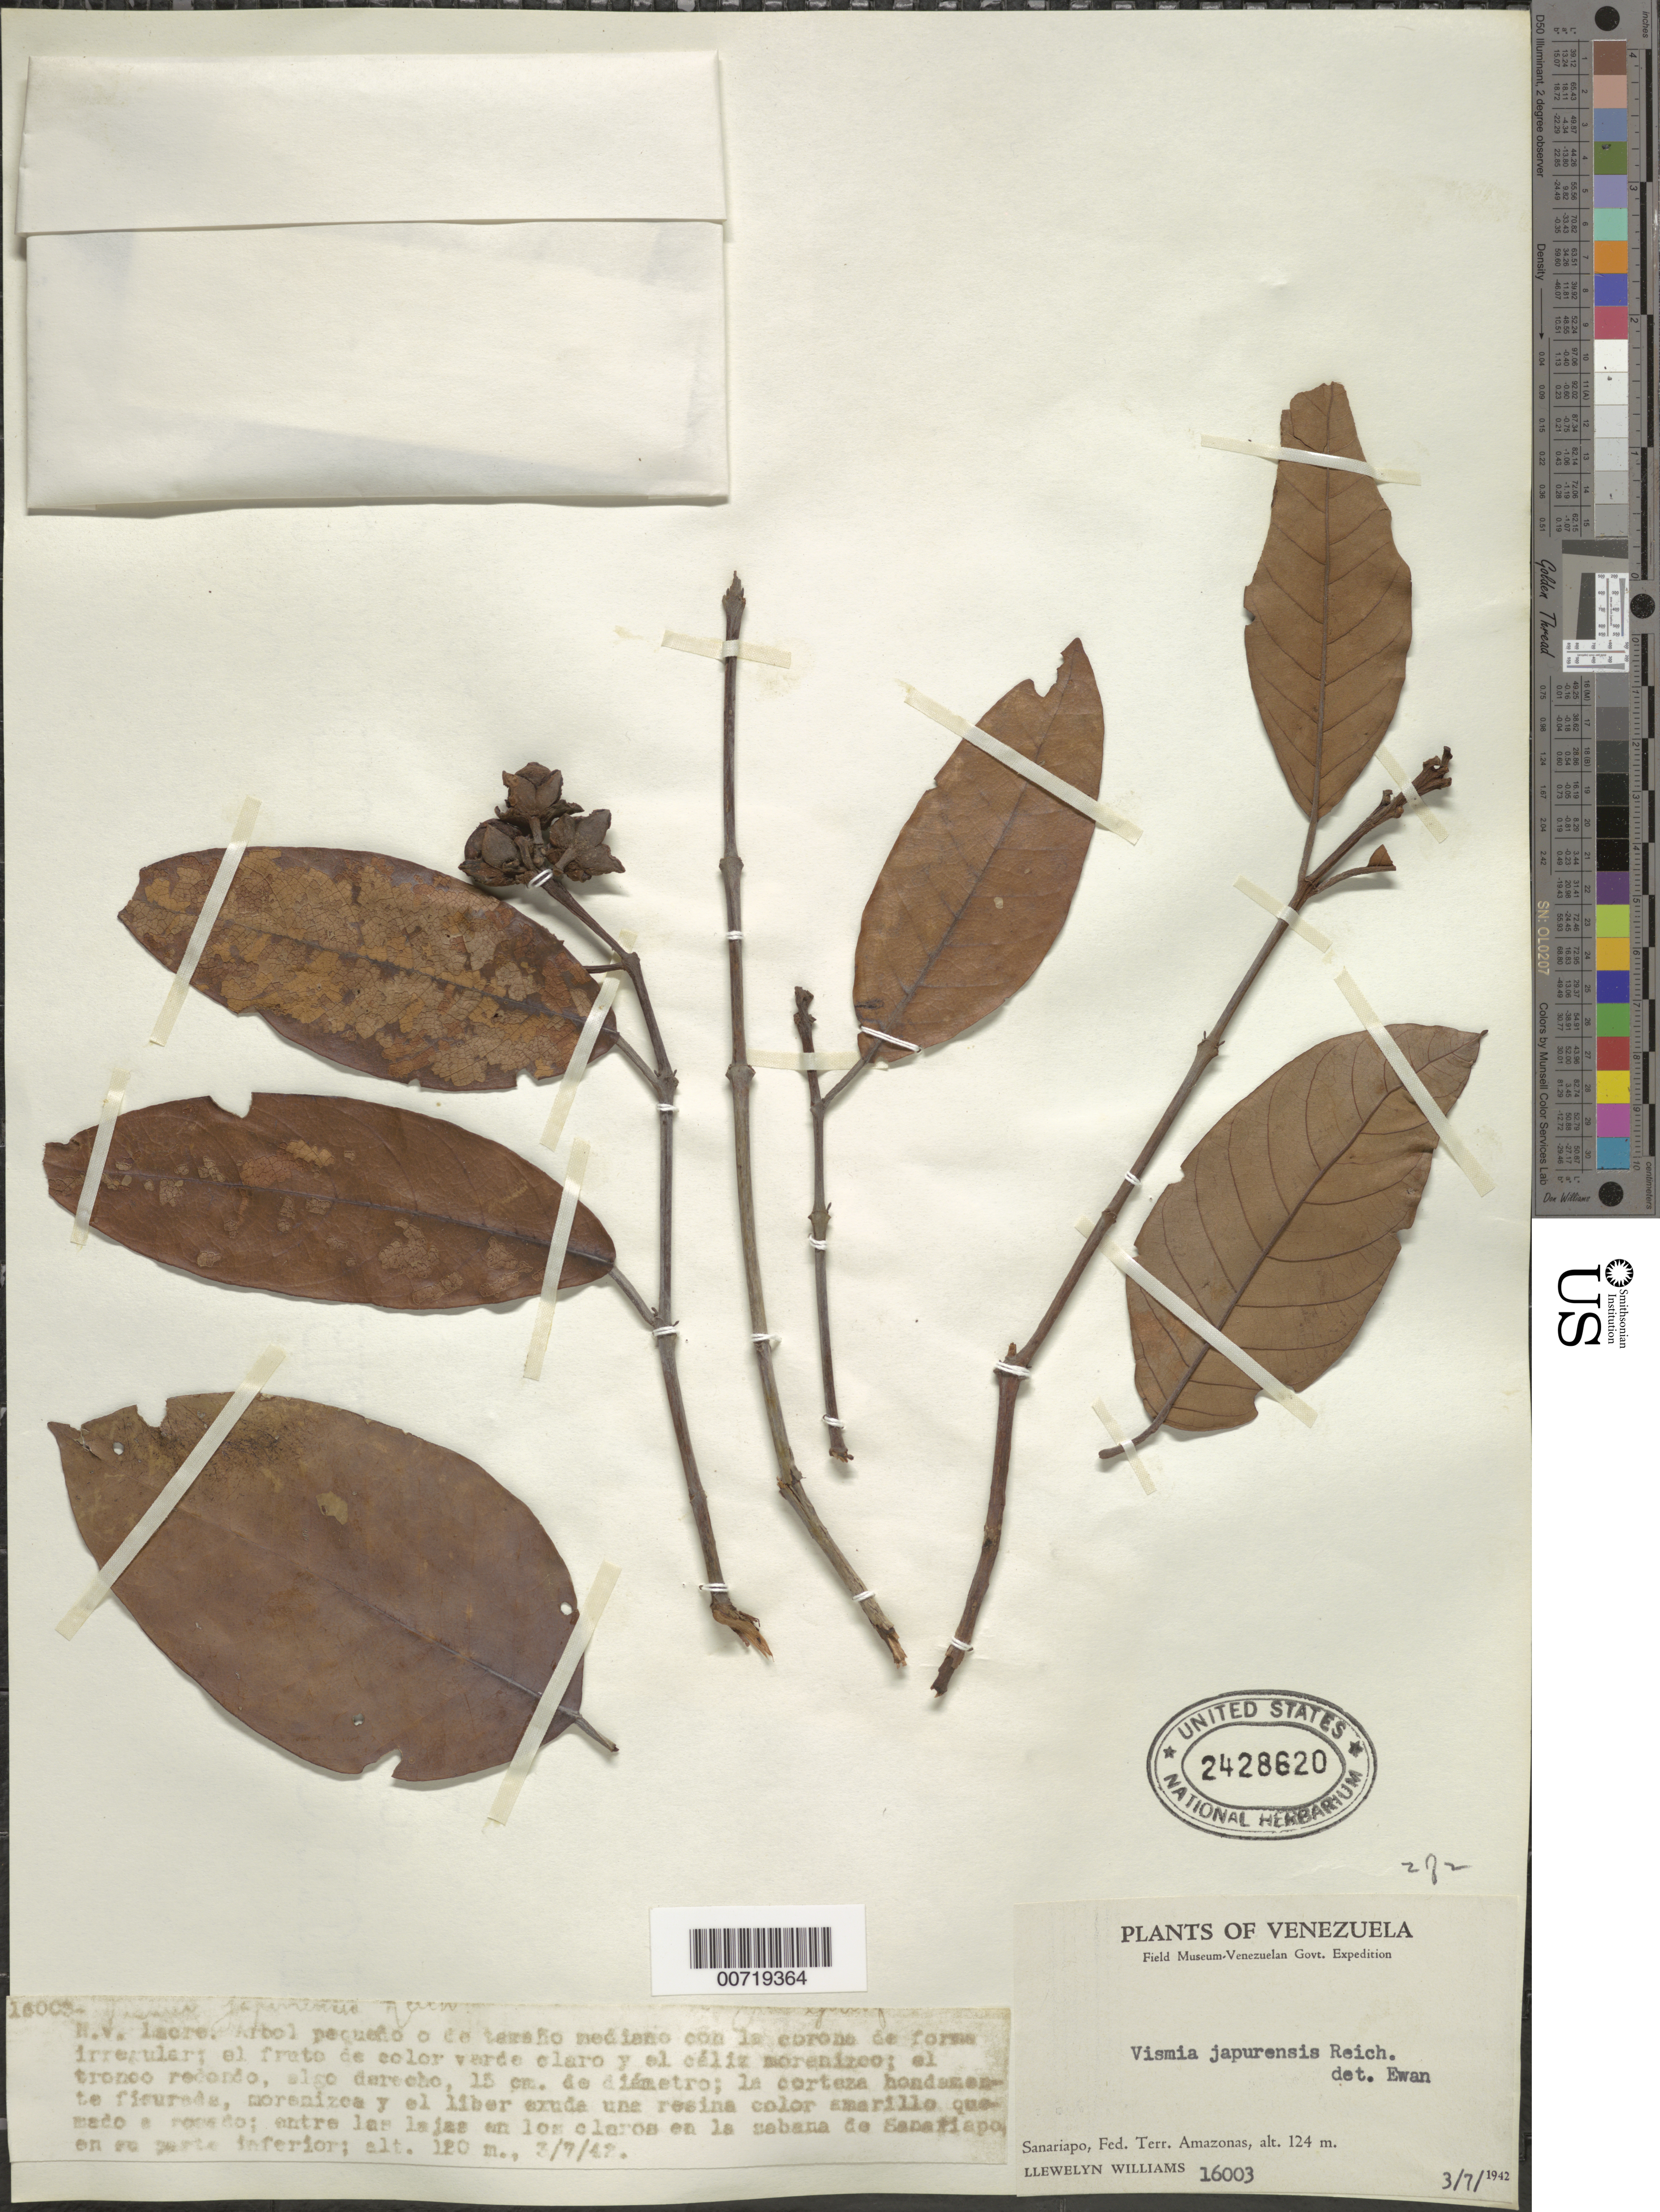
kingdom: Plantae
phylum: Tracheophyta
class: Magnoliopsida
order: Malpighiales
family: Hypericaceae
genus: Vismia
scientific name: Vismia japurensis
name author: Reichardt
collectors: Ll. Williams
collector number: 16003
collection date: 1942-07-03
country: Venezuela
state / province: Amazonas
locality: Sanariapo, Fed Terr. Amazonas.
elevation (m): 120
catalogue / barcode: US 2428620